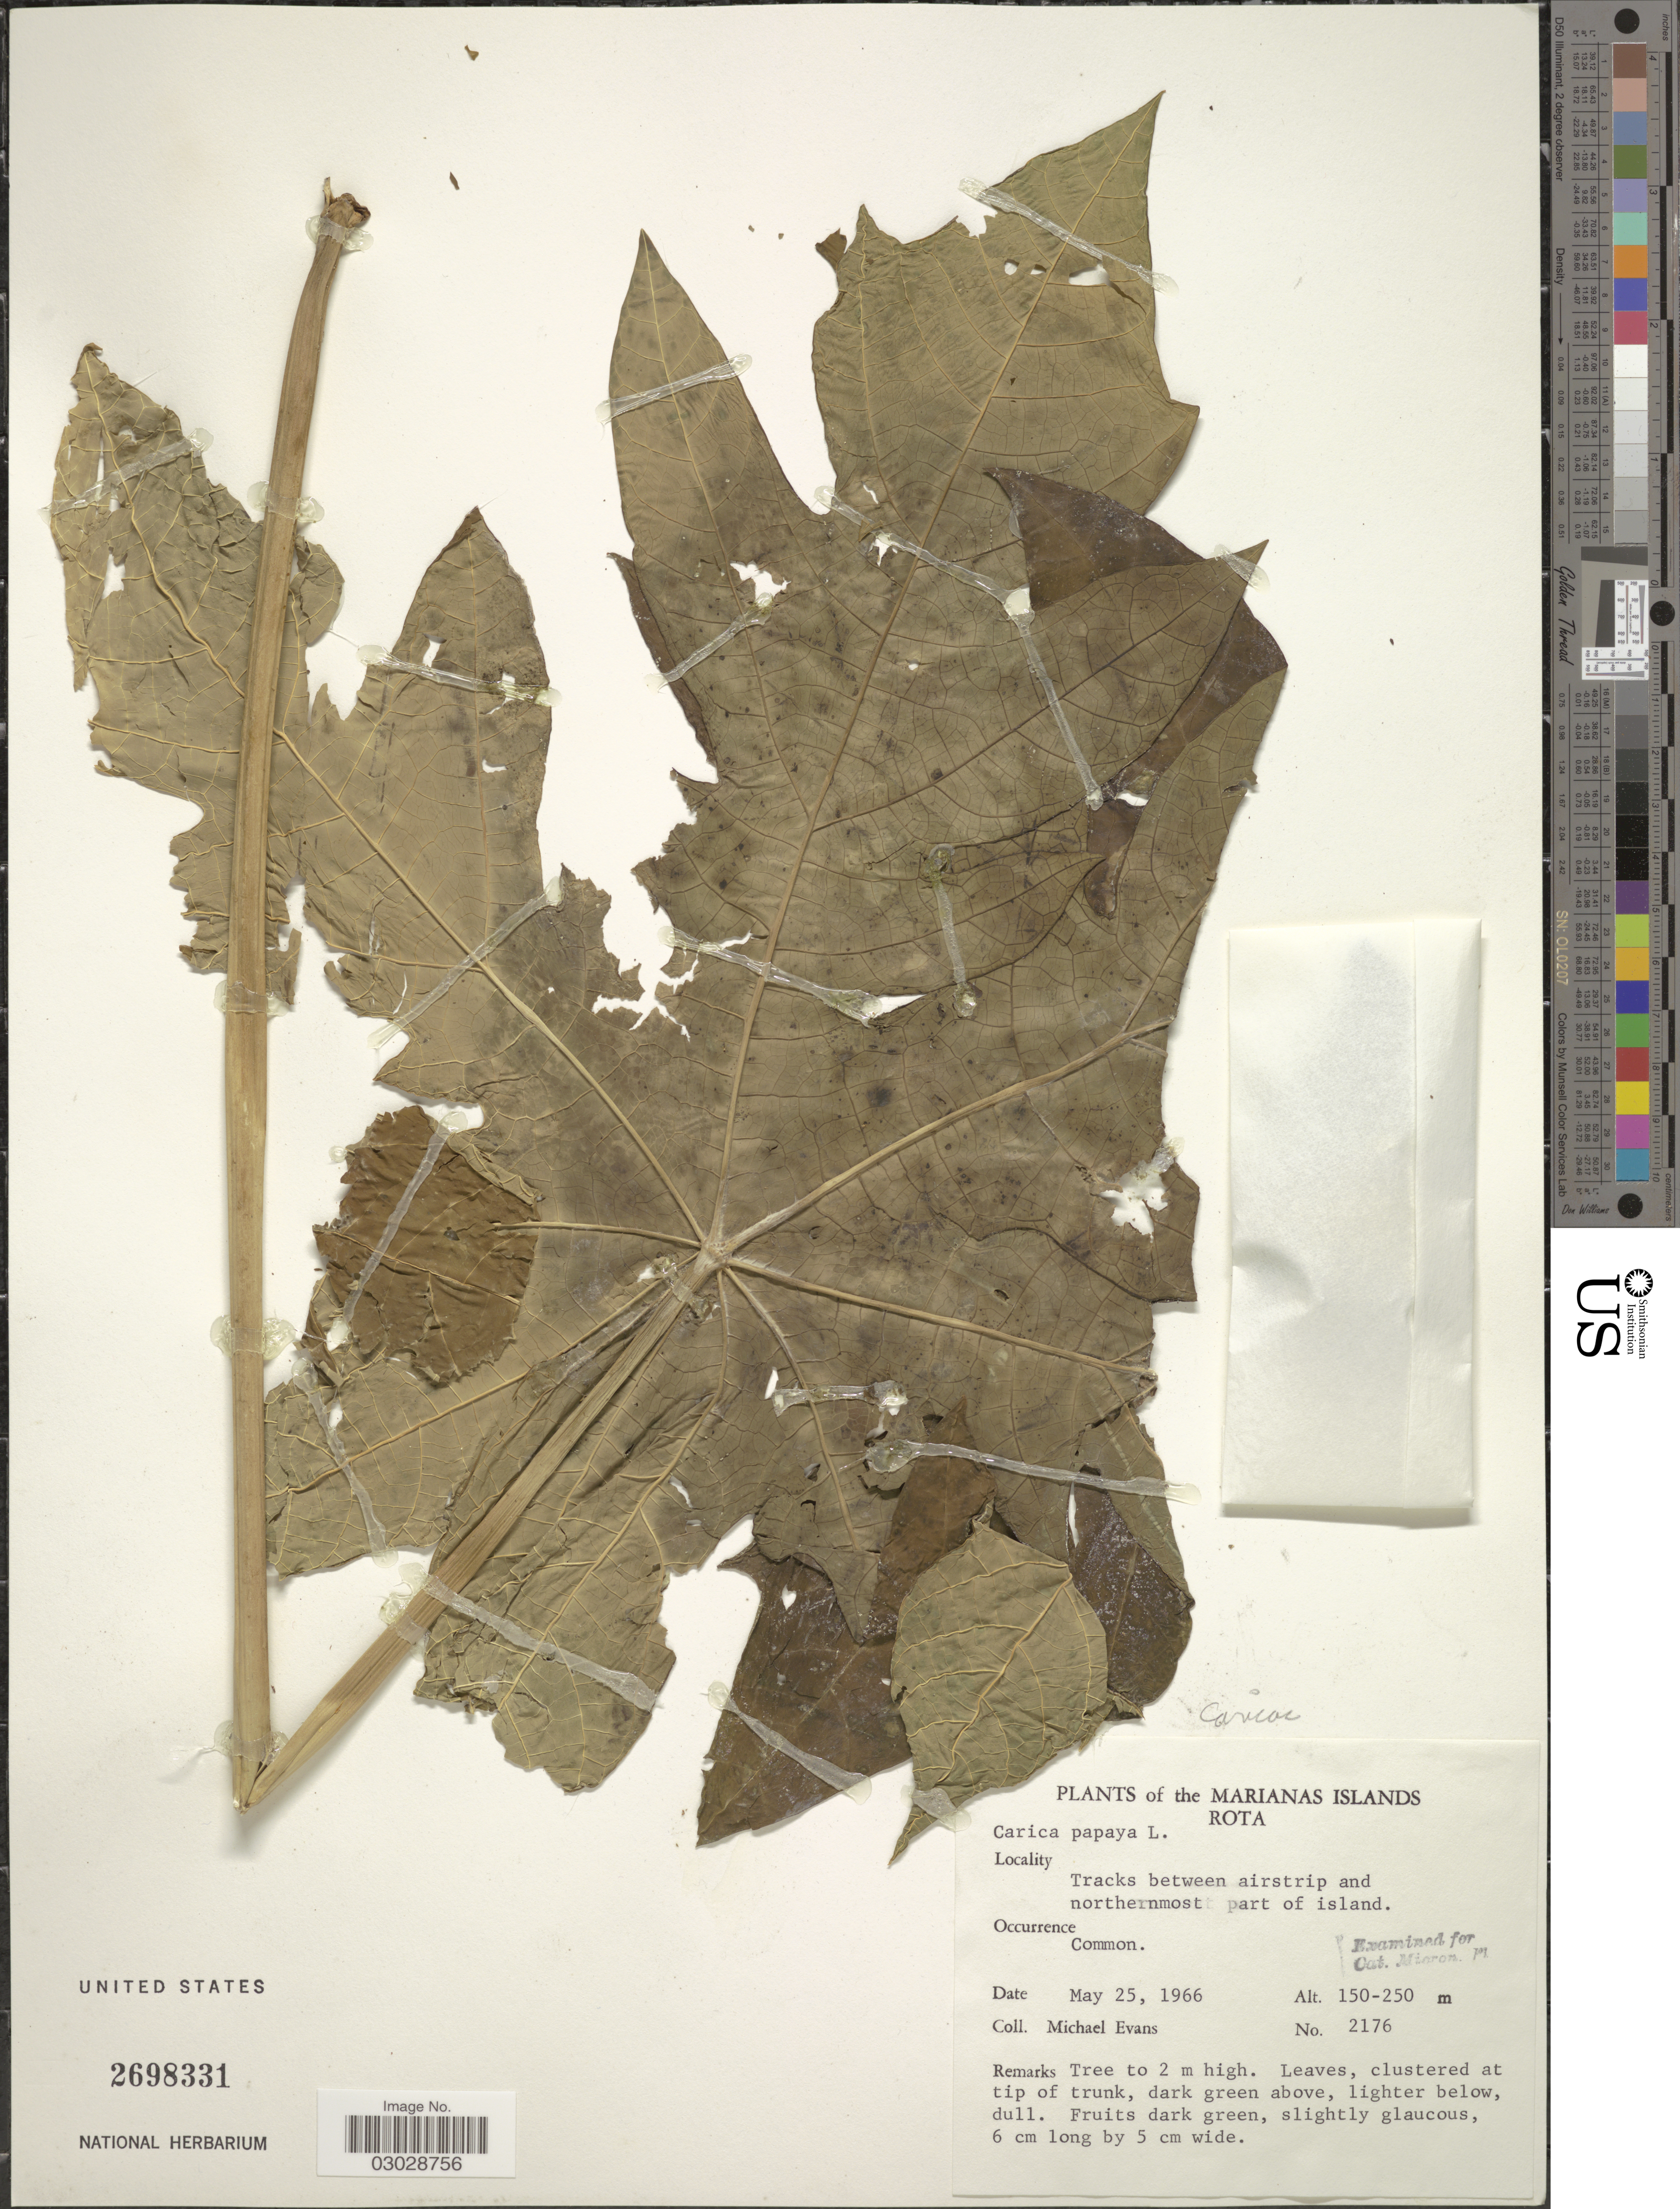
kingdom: Plantae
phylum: Tracheophyta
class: Magnoliopsida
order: Brassicales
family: Caricaceae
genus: Carica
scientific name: Carica papaya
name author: L.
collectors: M. Evans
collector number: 2176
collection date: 1966-05-25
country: Northern Mariana Islands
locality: The Marianas Islands. Rota. Tracks between airstrip and northenmost part of island.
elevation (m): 150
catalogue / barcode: US 2698331